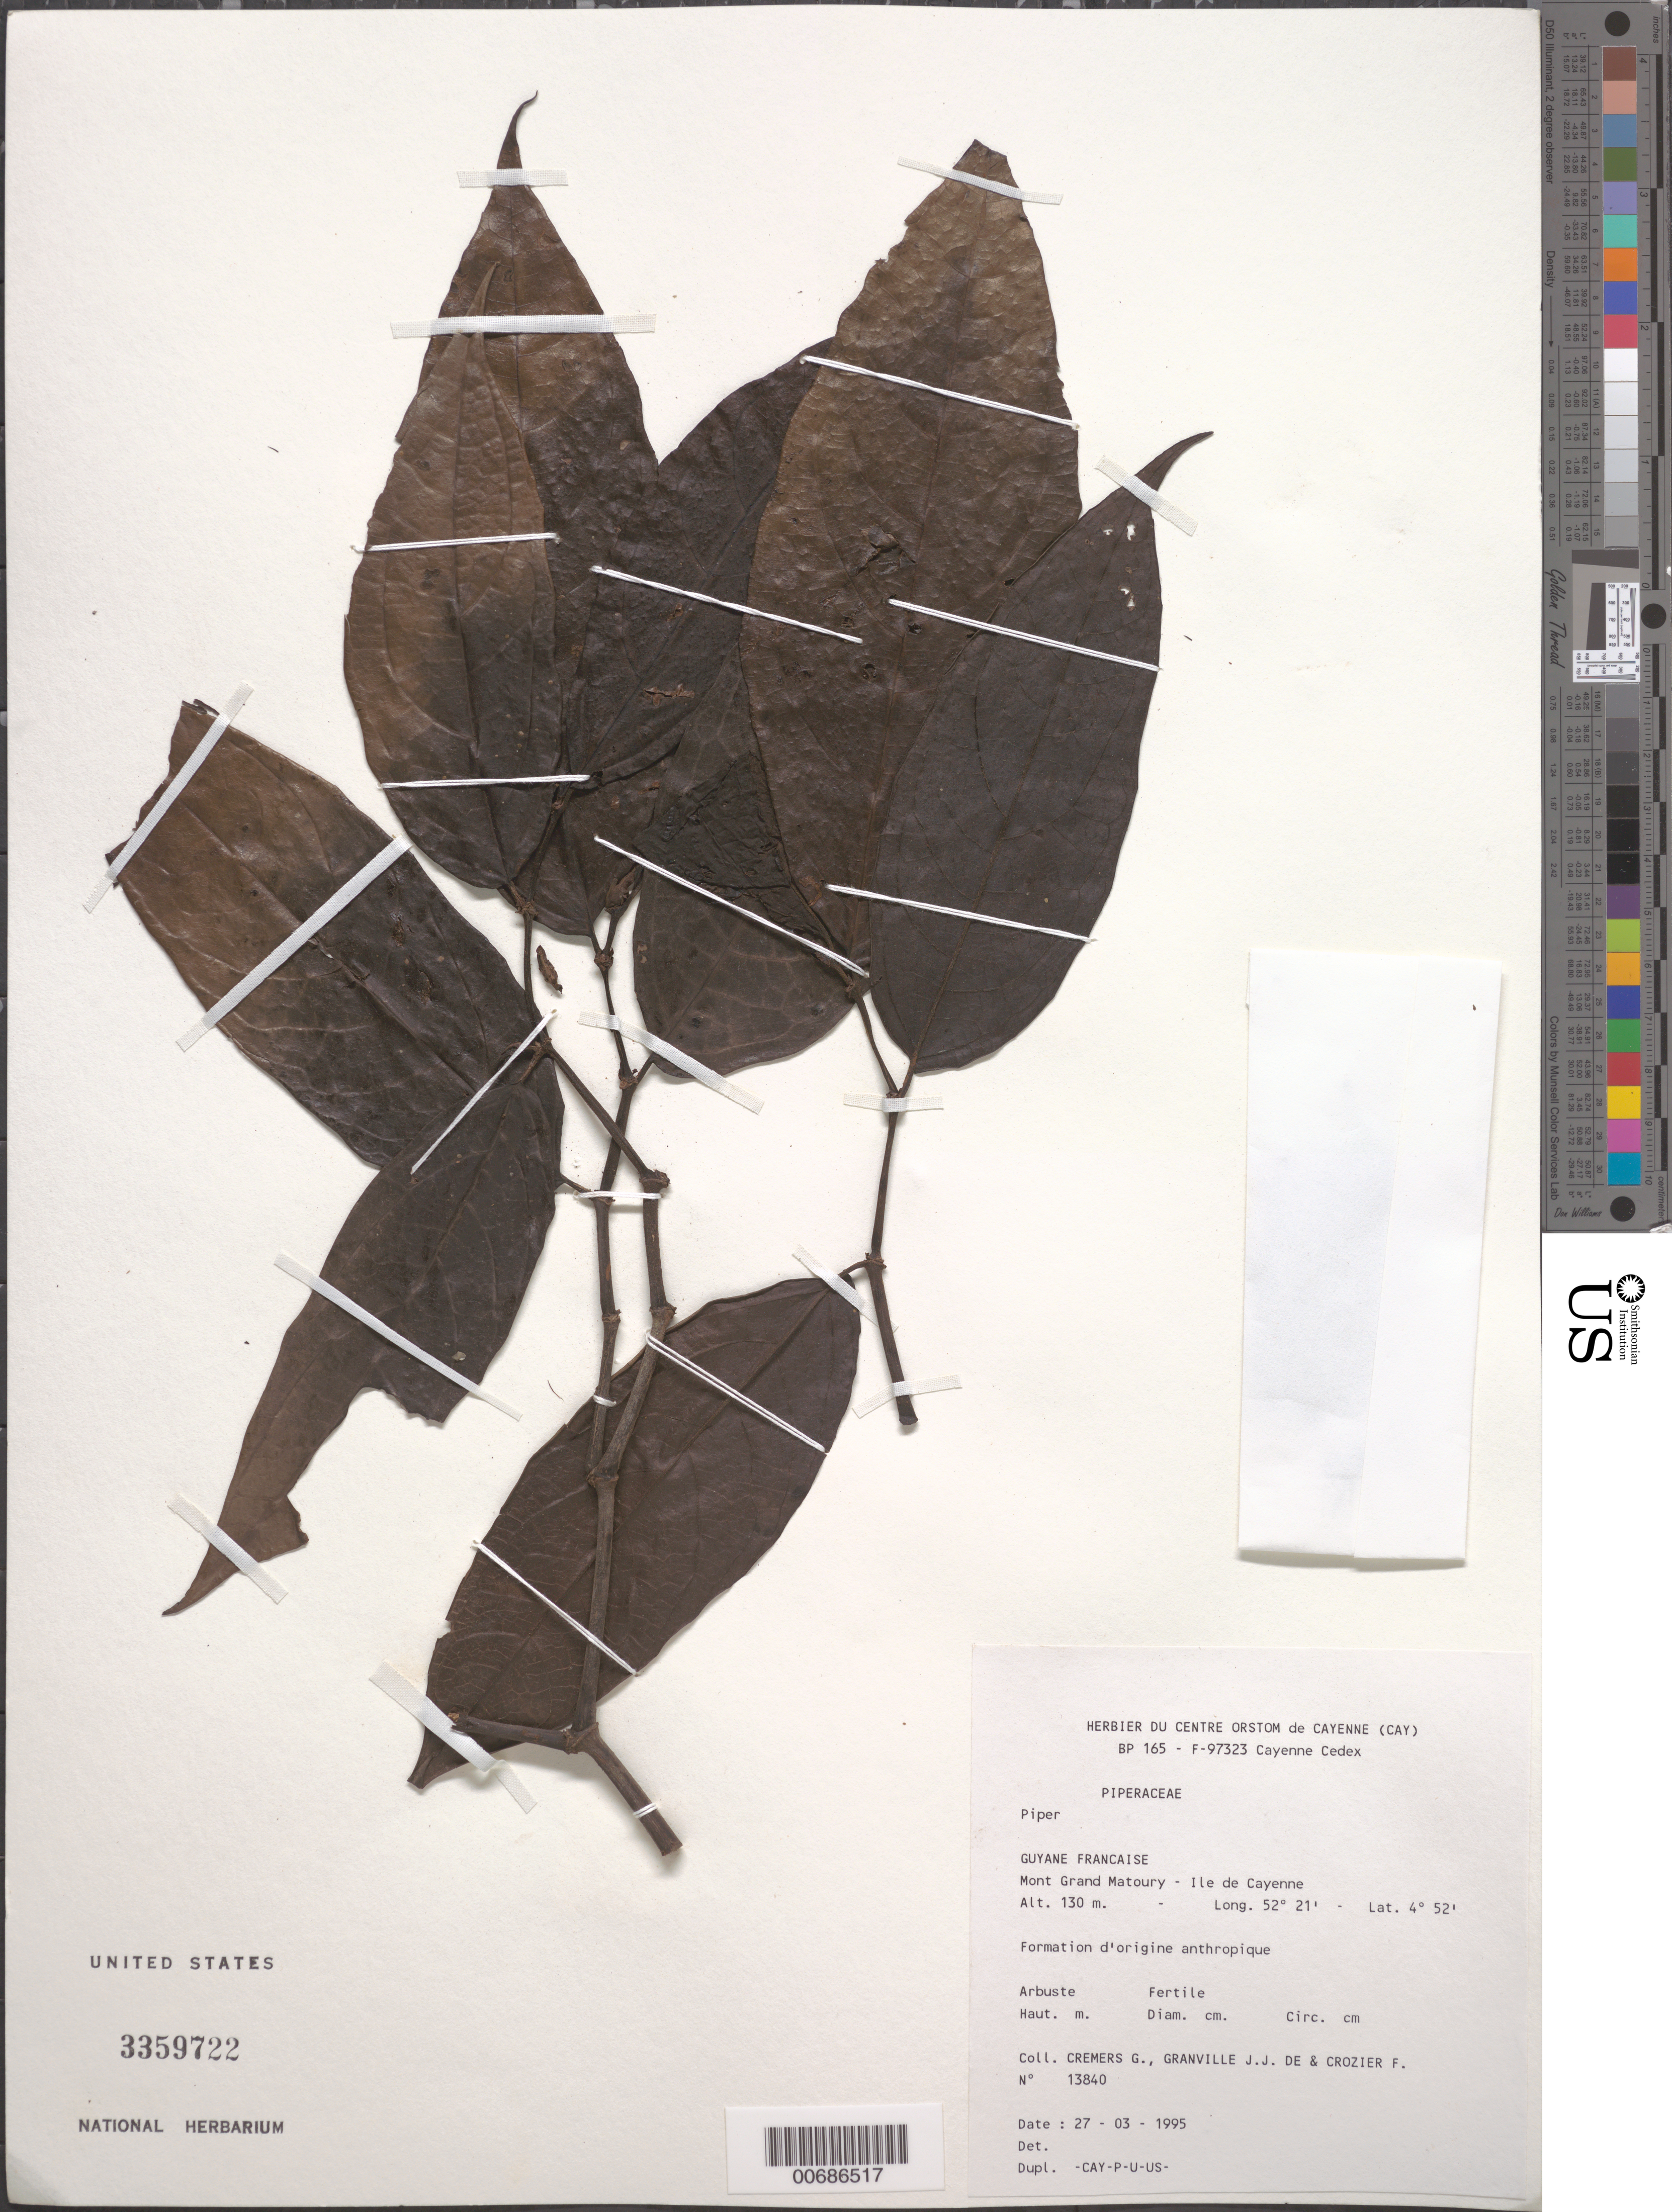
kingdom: Plantae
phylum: Tracheophyta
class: Magnoliopsida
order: Piperales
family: Piperaceae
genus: Piper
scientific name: Piper sp.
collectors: G. Cremers, J.-J. de Granville & F. Crozier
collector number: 13840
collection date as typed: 27-Mar-95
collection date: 1995-03-27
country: French Guiana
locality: Mont Grand Matoury, Ile de Cayenne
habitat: Formation d'origine anthropique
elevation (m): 130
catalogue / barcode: US 3359722